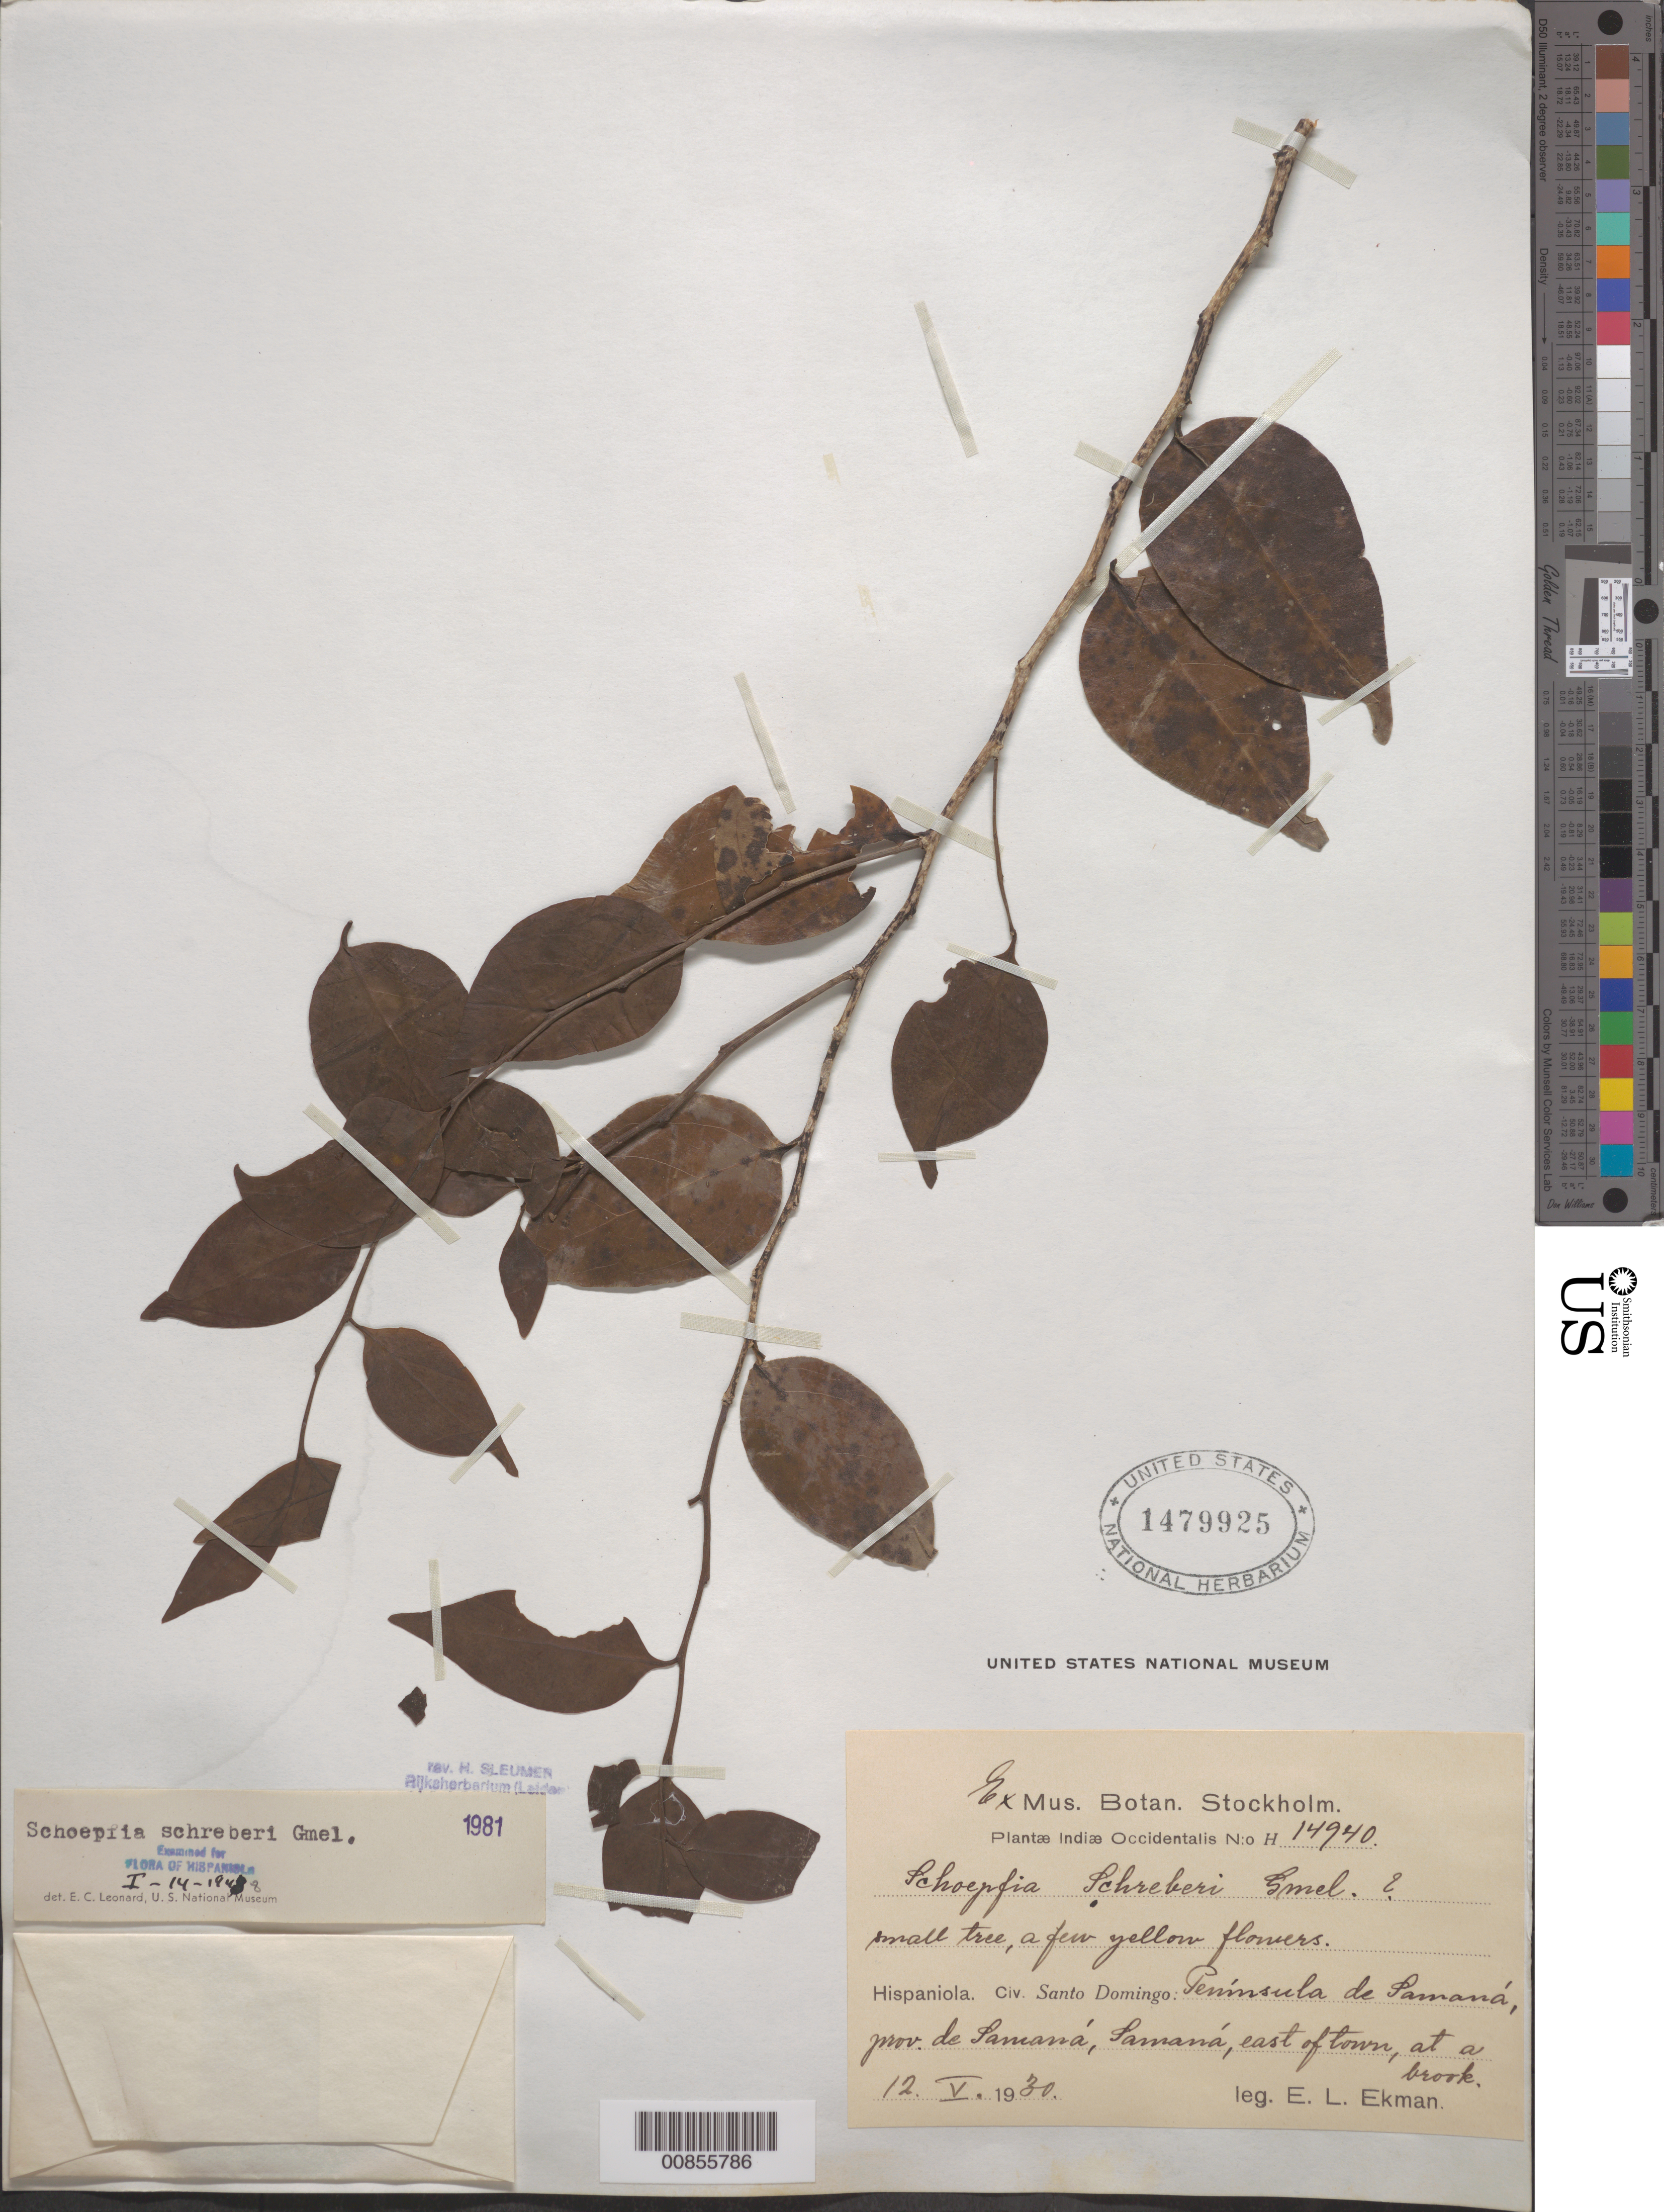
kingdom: Plantae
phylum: Tracheophyta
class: Magnoliopsida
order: Santalales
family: Schoepfiaceae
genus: Schoepfia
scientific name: Schoepfia schreberi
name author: J.F. Gmel.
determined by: Leonard, Emery C., (US)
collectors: E. L. Ekman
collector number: H 14940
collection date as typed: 12 May 1930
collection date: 1930-05-12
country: Dominican Republic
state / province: Samana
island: Hispaniola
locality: Península de Samaná, Samaná, east of town, at a brook.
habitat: At a brook.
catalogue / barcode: US 1479925